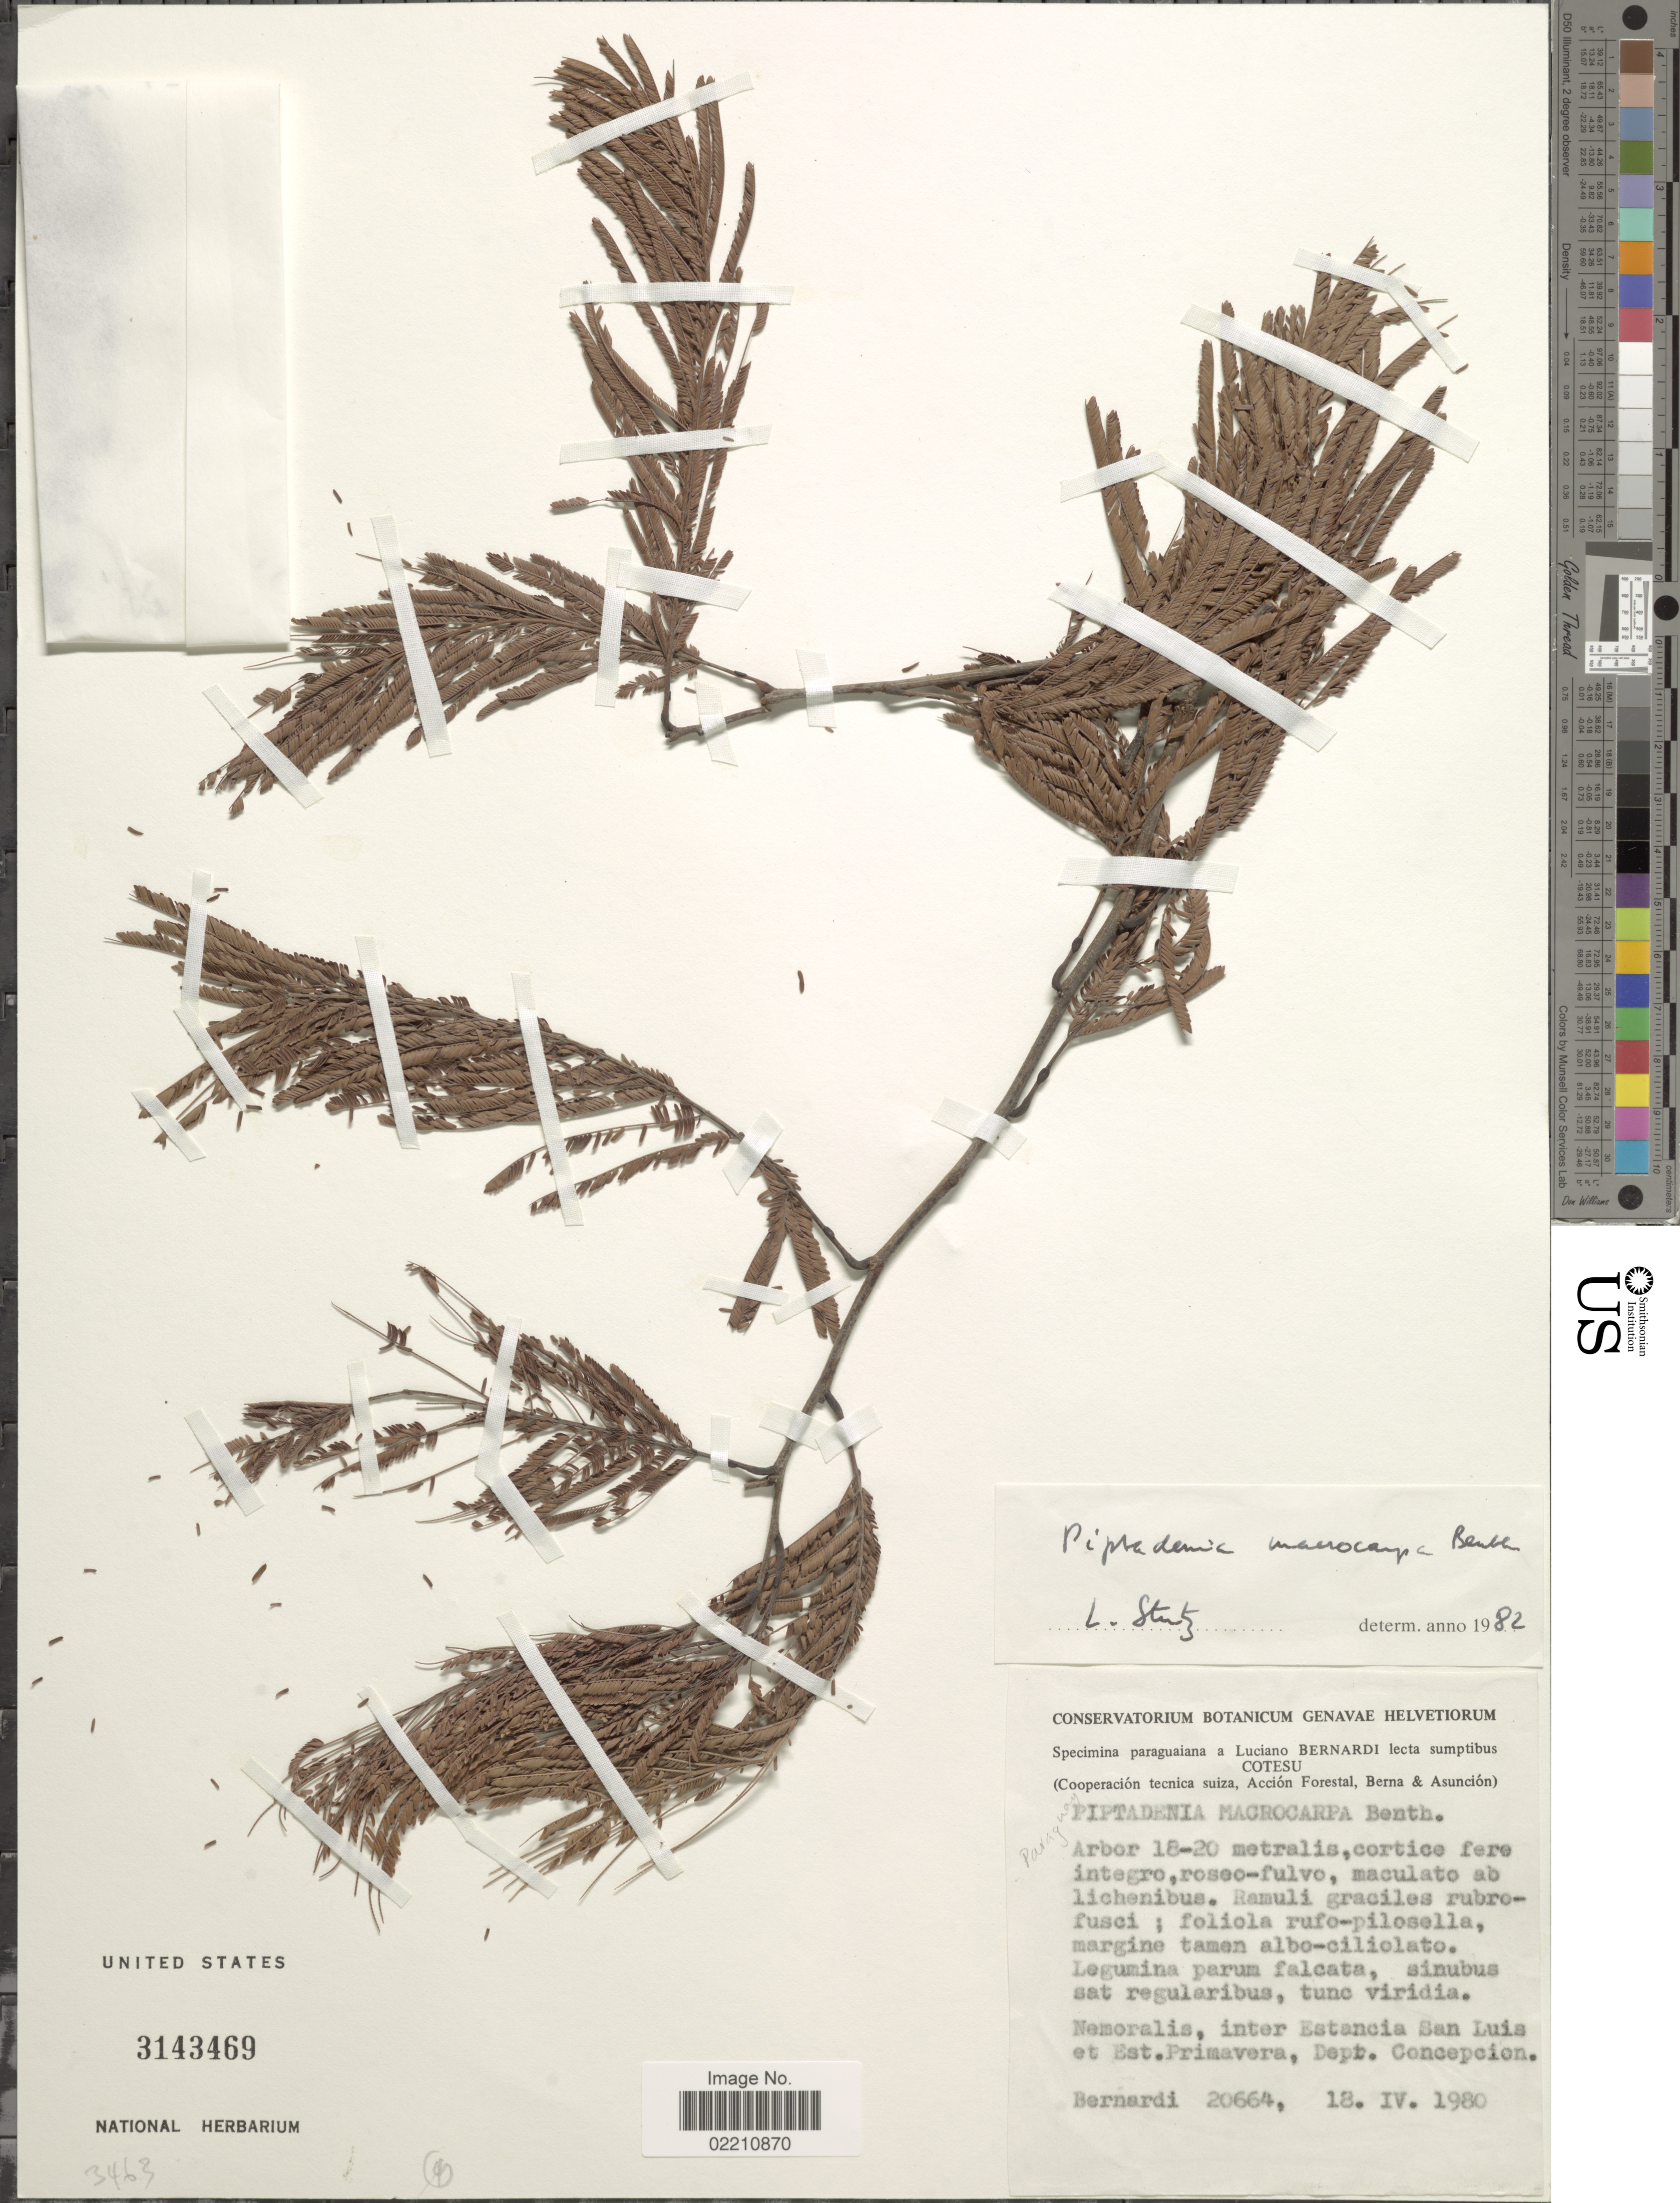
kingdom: Plantae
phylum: Tracheophyta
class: Magnoliopsida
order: Fabales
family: Fabaceae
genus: Anadenanthera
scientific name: Anadenanthera macrocarpa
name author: (Benth.) Brenan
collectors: Bernardi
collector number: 20664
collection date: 1980-04-18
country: Paraguay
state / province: Concepcion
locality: Inter Estancia San luis et. Est. Primavera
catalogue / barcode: US 3143469